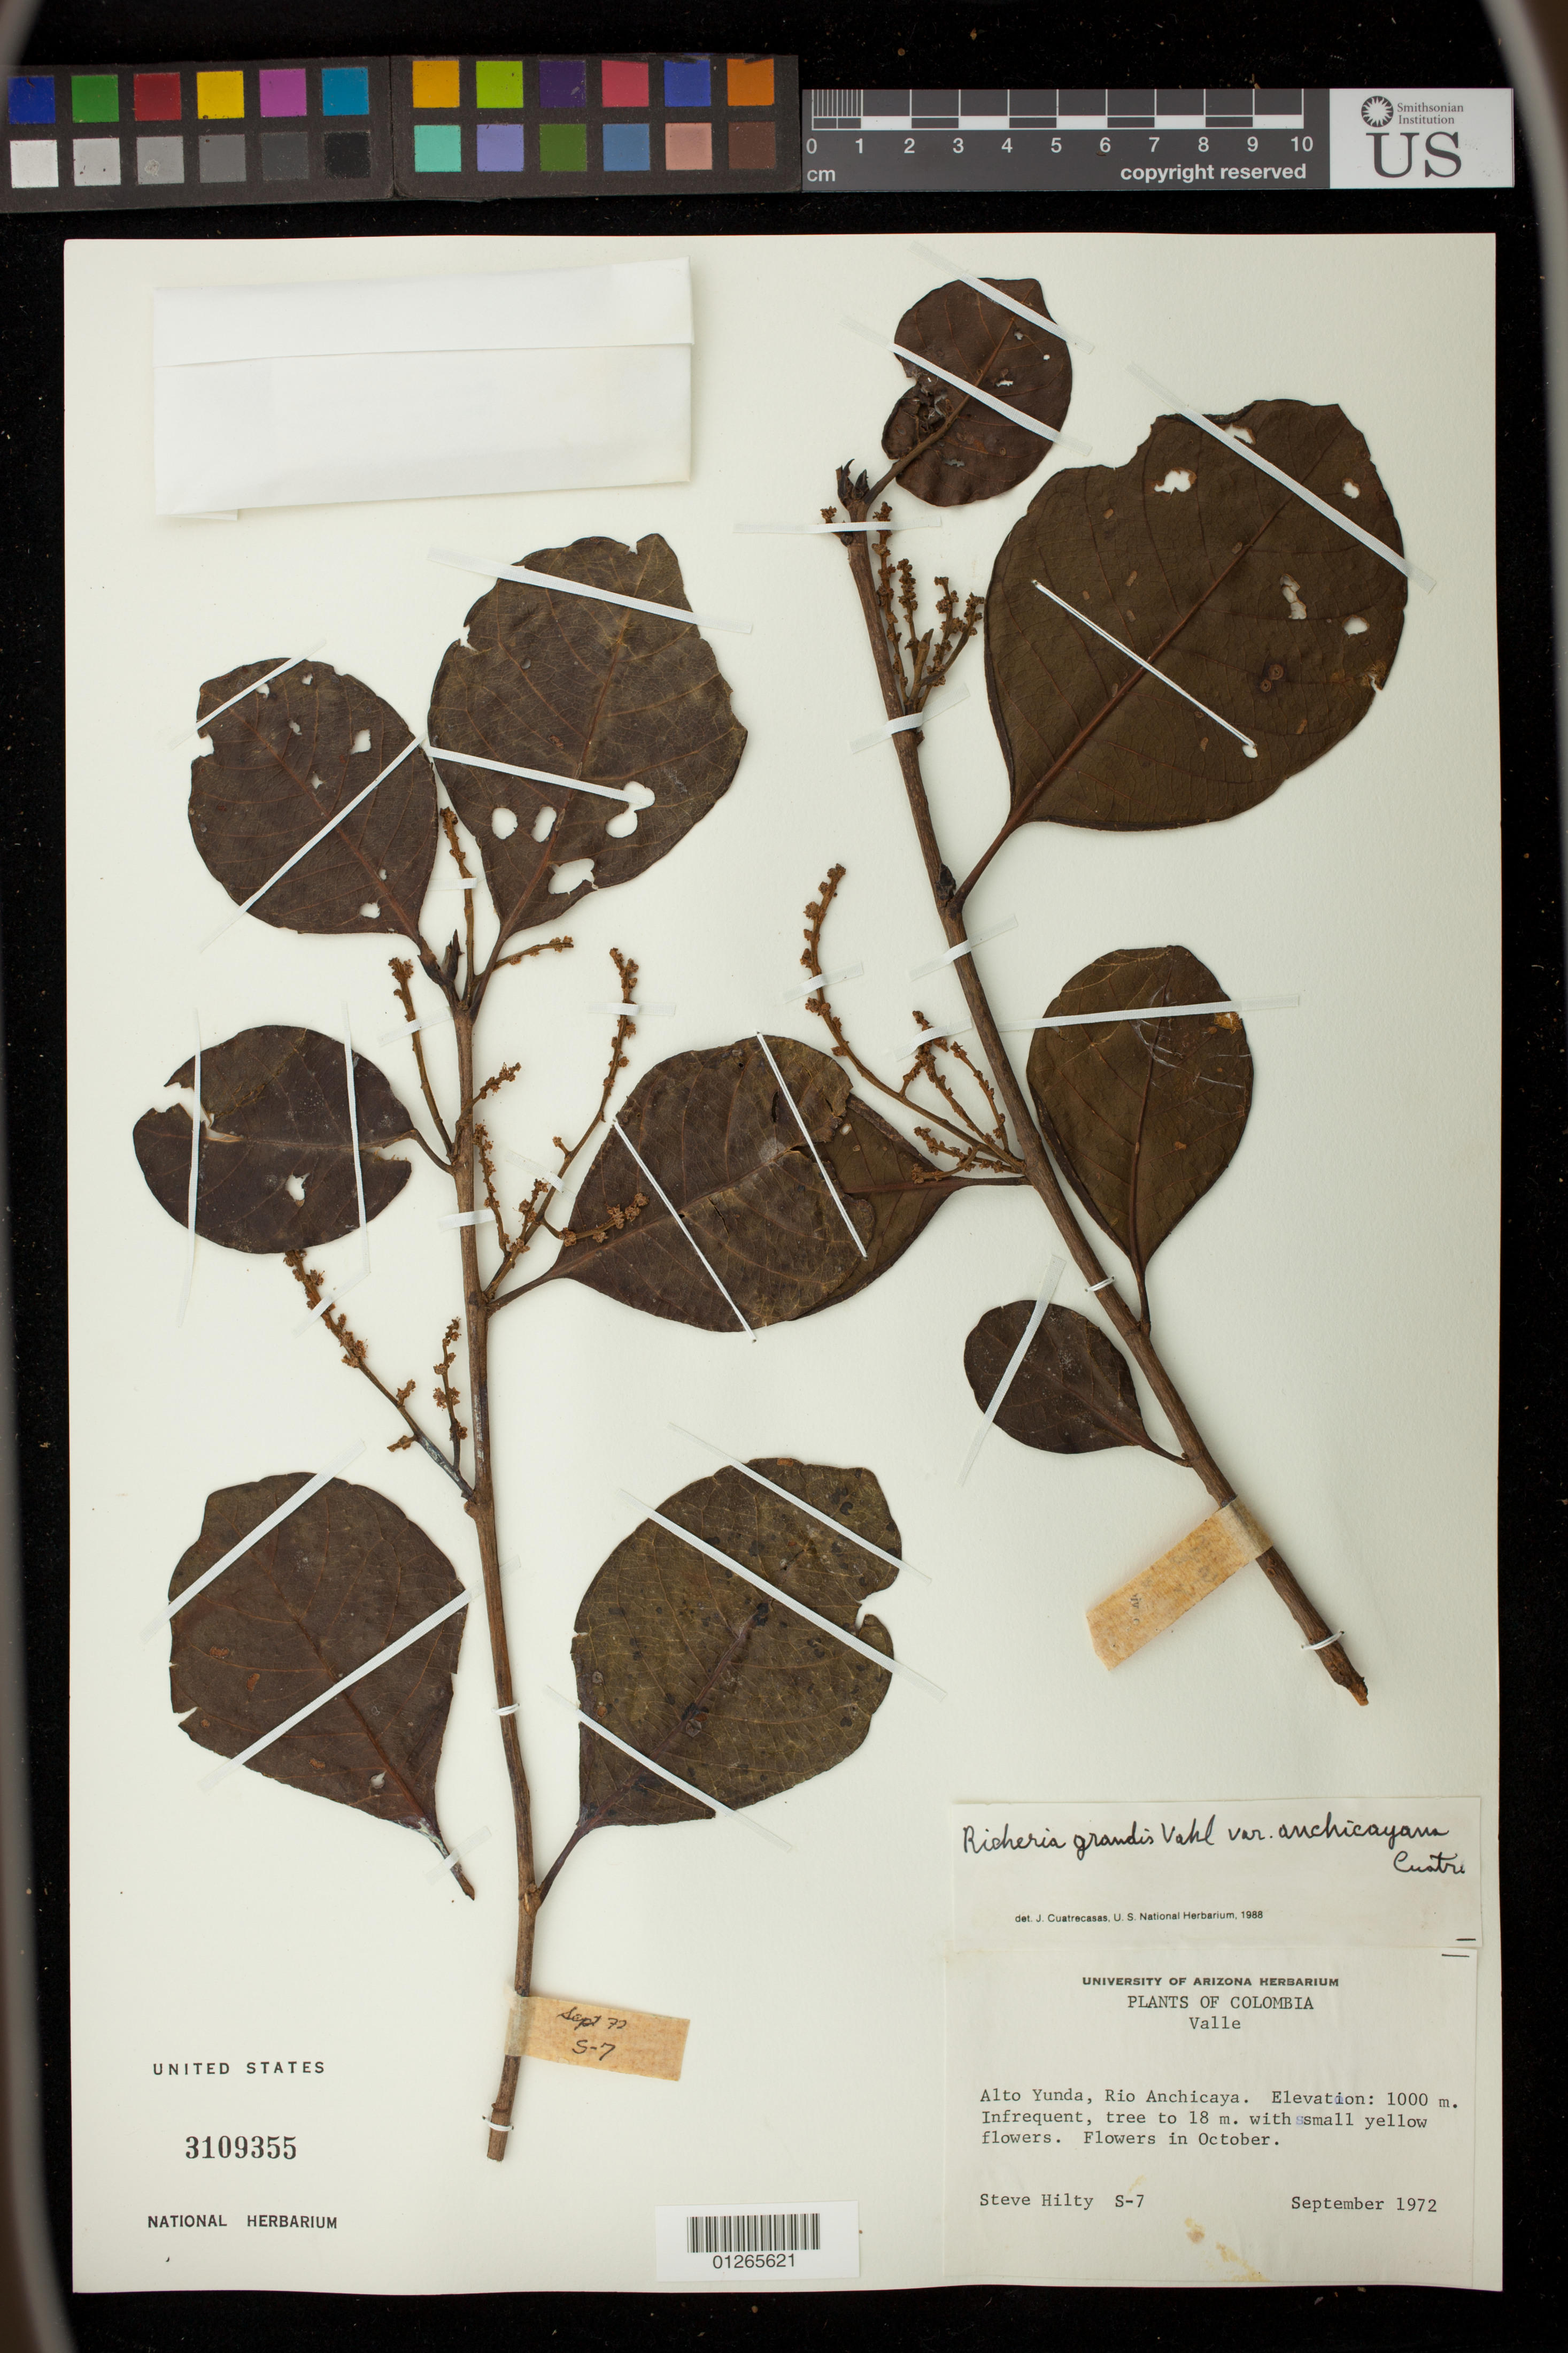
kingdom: Plantae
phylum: Tracheophyta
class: Magnoliopsida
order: Malpighiales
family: Phyllanthaceae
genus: Richeria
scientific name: Richeria grandis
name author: Vahl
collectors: S. Hilty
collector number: S-7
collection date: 1972-09-01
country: Colombia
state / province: Valle del Cauca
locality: Zapatoca Municipio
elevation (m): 1009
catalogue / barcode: US 3109355